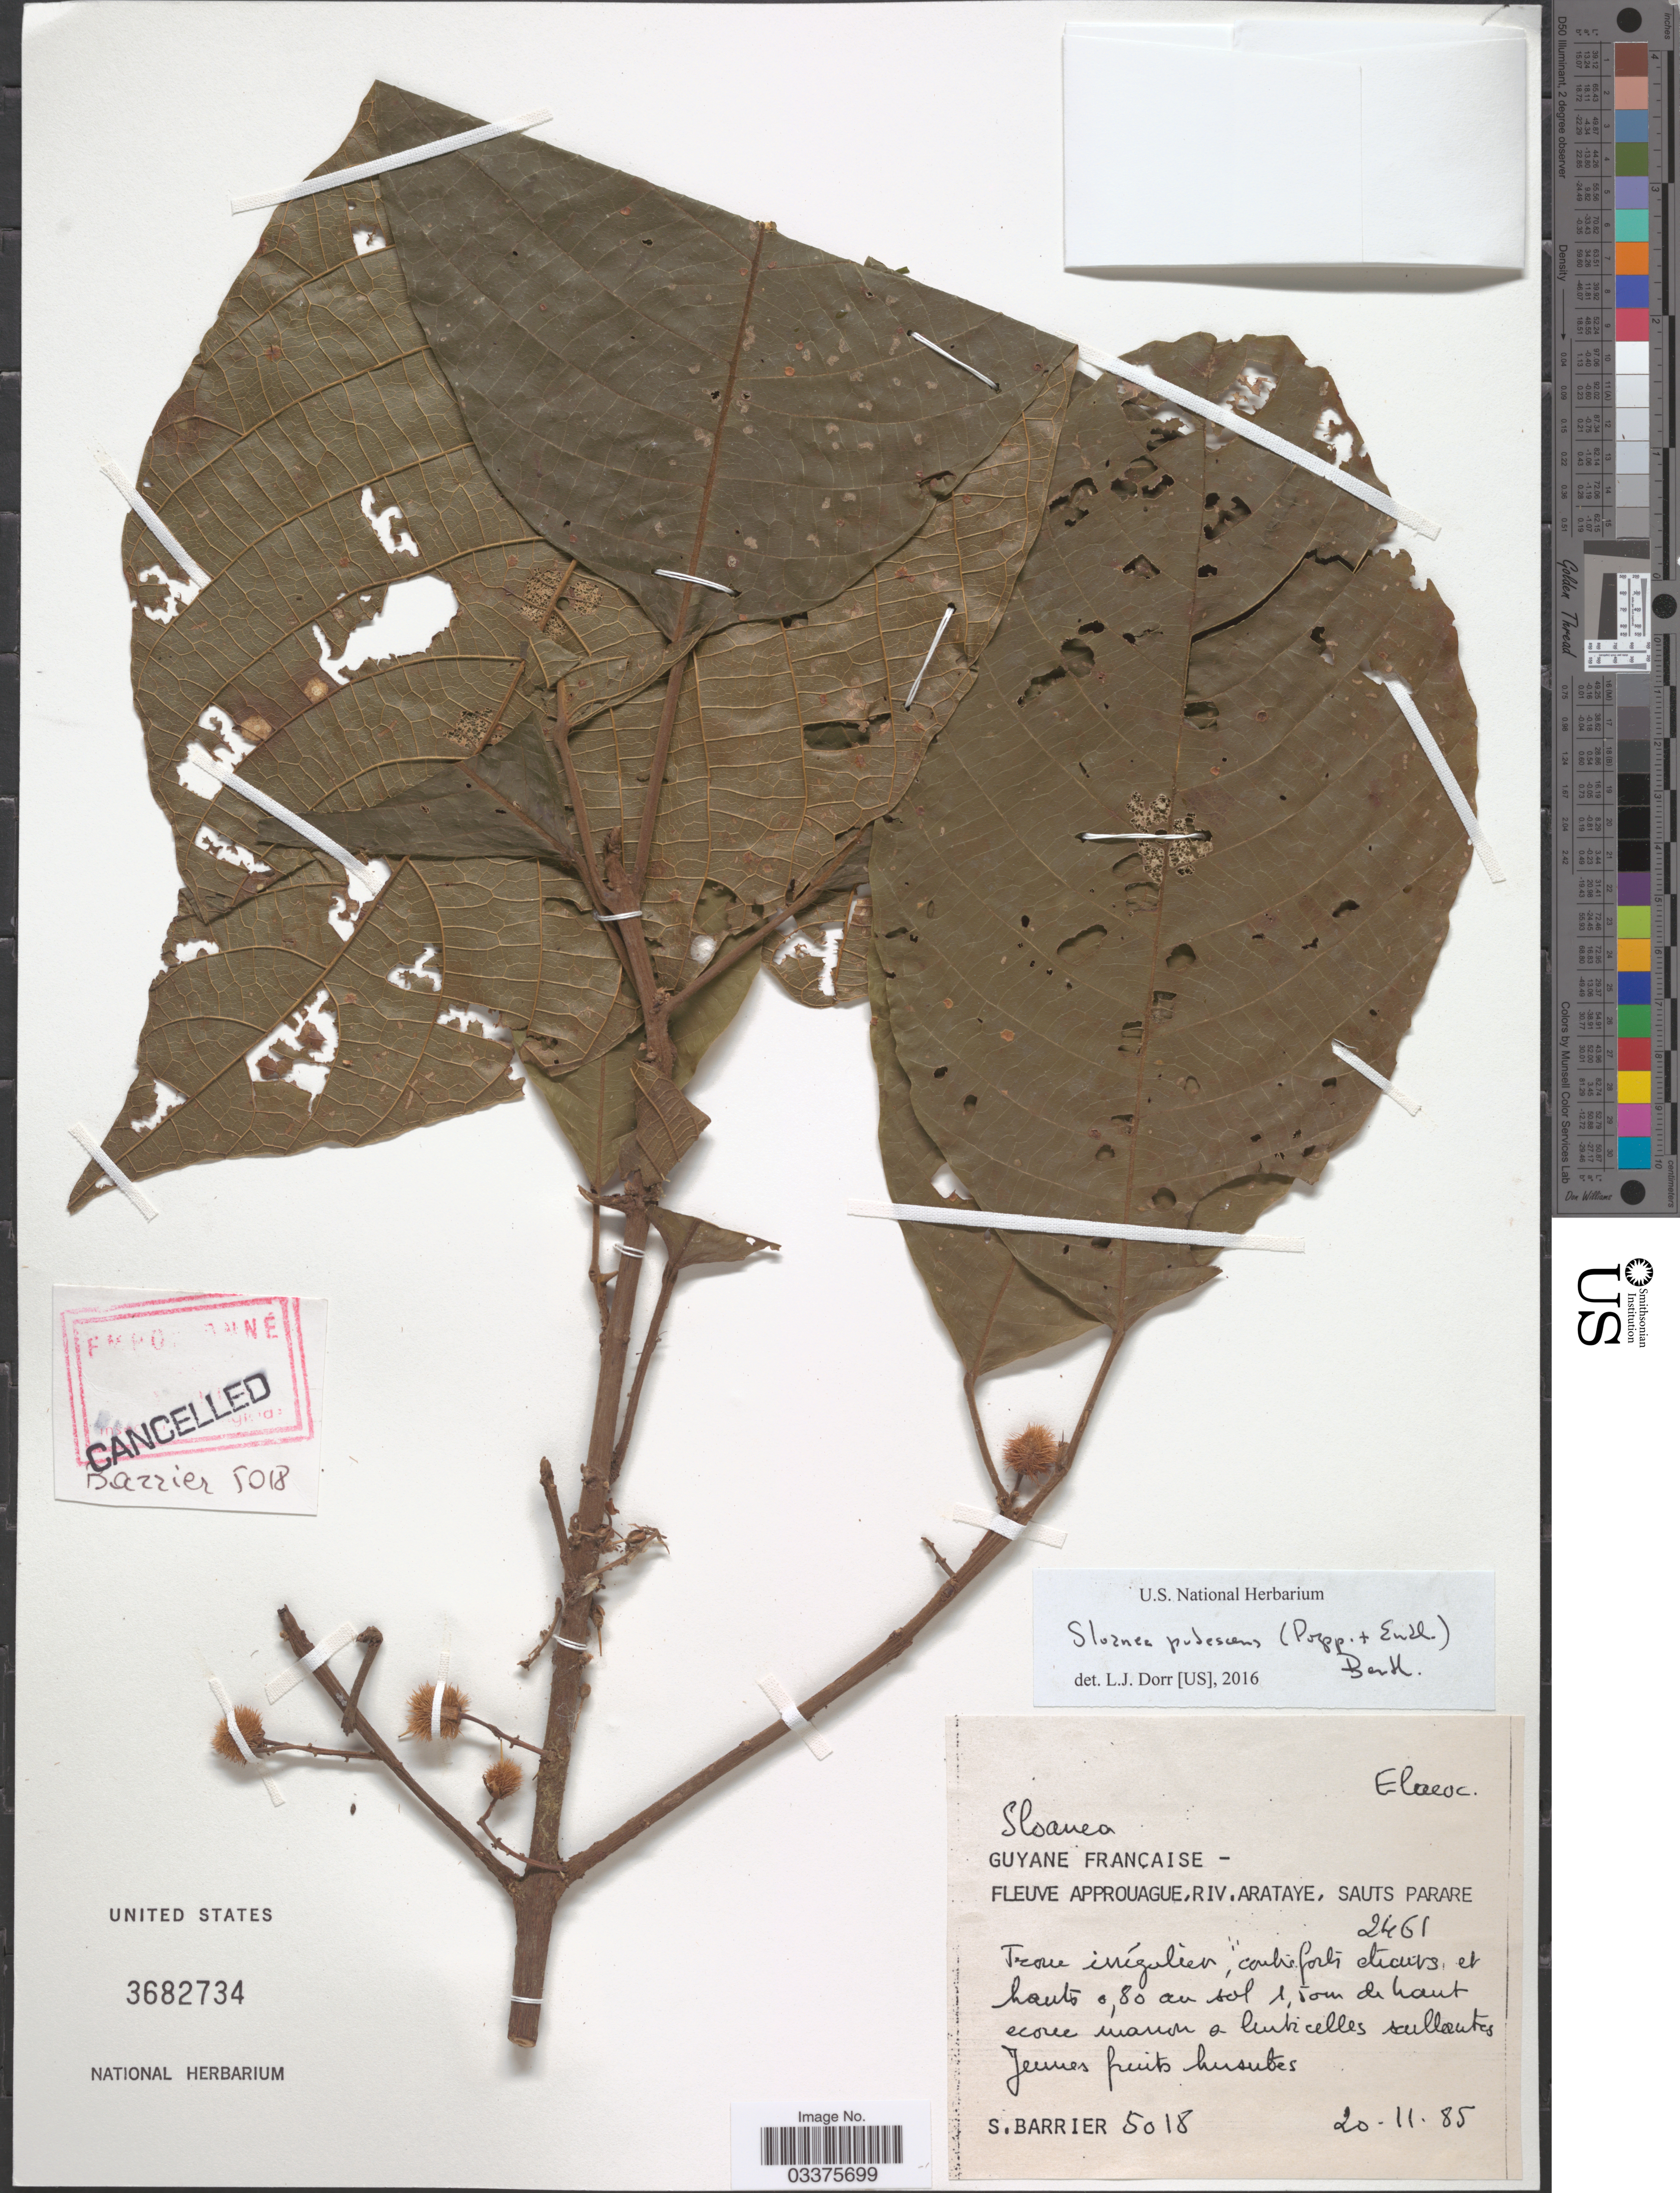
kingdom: Plantae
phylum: Tracheophyta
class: Magnoliopsida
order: Oxalidales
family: Elaeocarpaceae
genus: Sloanea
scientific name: Sloanea pubescens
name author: (Poepp. & Endl.) Benth.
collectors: S. Barrier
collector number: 5018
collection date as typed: Transcribed d/m/y: 20/11/85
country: French Guiana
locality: Guyane Française - Fleuve approuague, Riv. Arataye, Sauts Parare.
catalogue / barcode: US 3682734